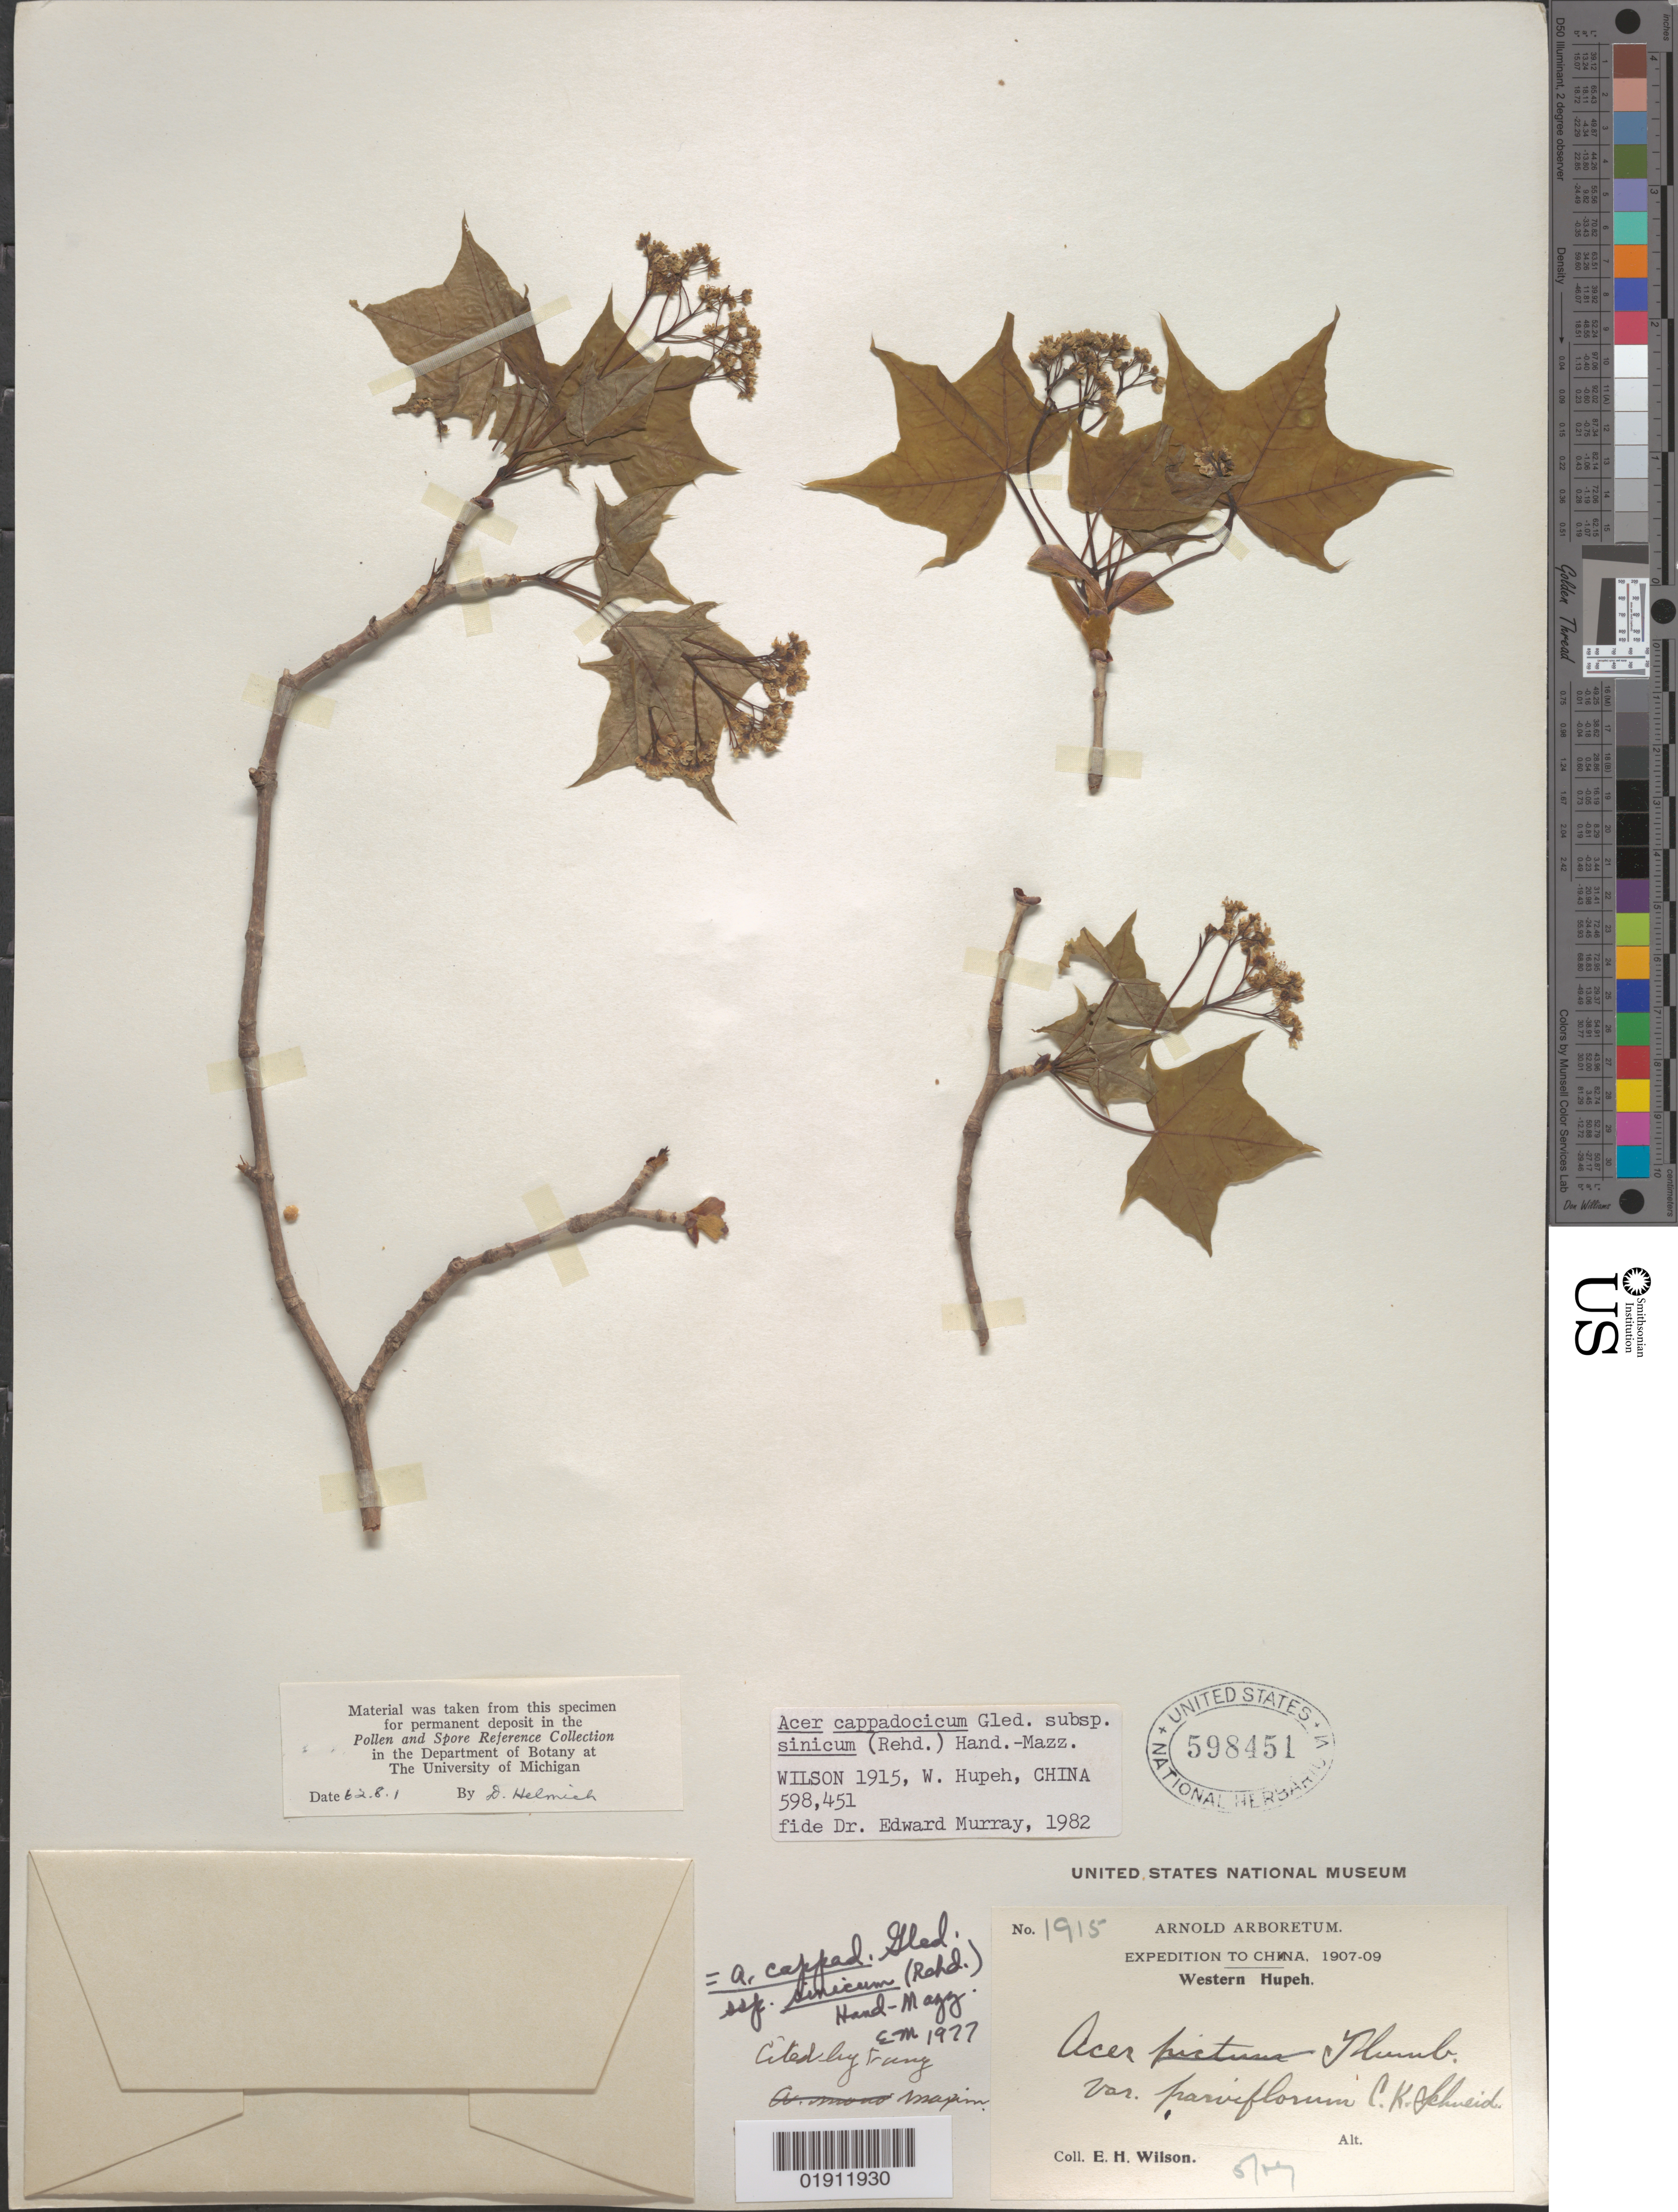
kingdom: Plantae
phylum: Tracheophyta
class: Magnoliopsida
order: Sapindales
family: Sapindaceae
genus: Acer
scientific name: Acer cappadocicum subsp. sinicum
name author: (Rehder) Hand.-Mazz.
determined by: Murray, Edward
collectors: E. H. Wilson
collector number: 1915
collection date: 1907-05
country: China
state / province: Hubei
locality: Western Hupeh [Hubei]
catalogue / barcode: US 598451